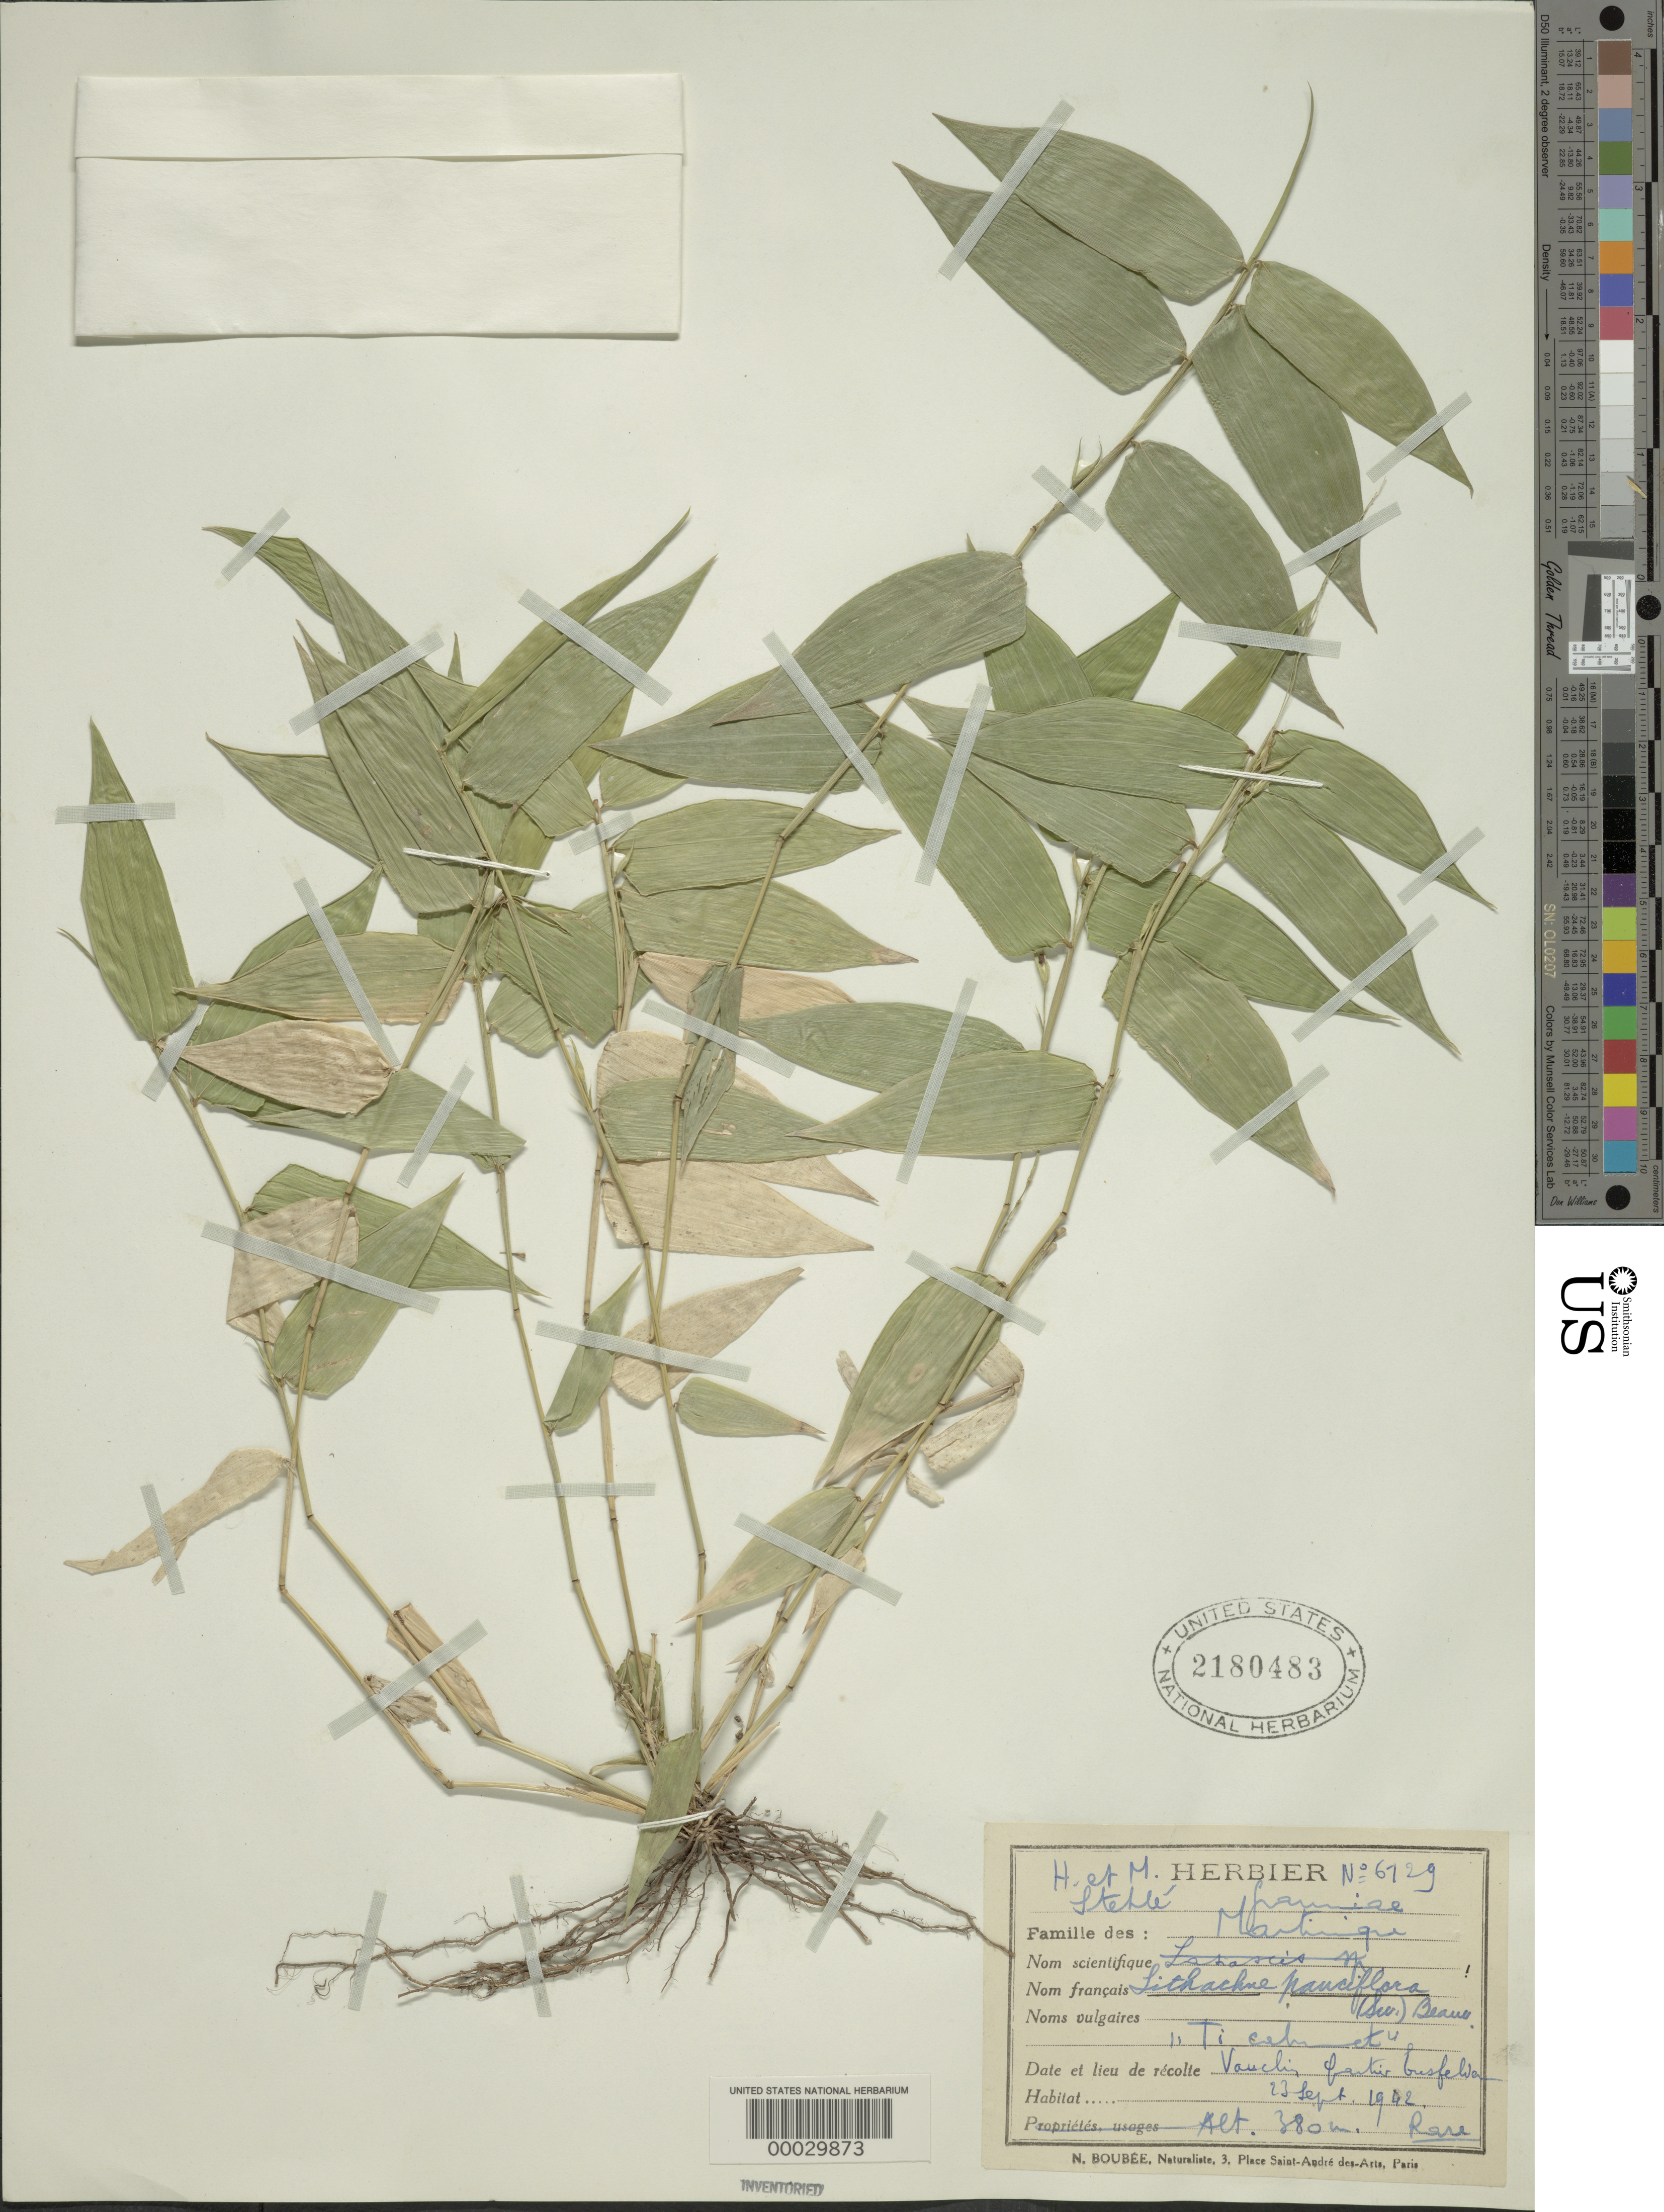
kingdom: Plantae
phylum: Tracheophyta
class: Liliopsida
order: Poales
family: Poaceae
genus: Lithachne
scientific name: Lithachne pauciflora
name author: (Sw.) P. Beauv.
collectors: H. Stehlé & M. Stehlé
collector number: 6729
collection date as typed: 23 Sep 1942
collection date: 1942-09-23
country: Martinique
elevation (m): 380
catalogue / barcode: US 2180483